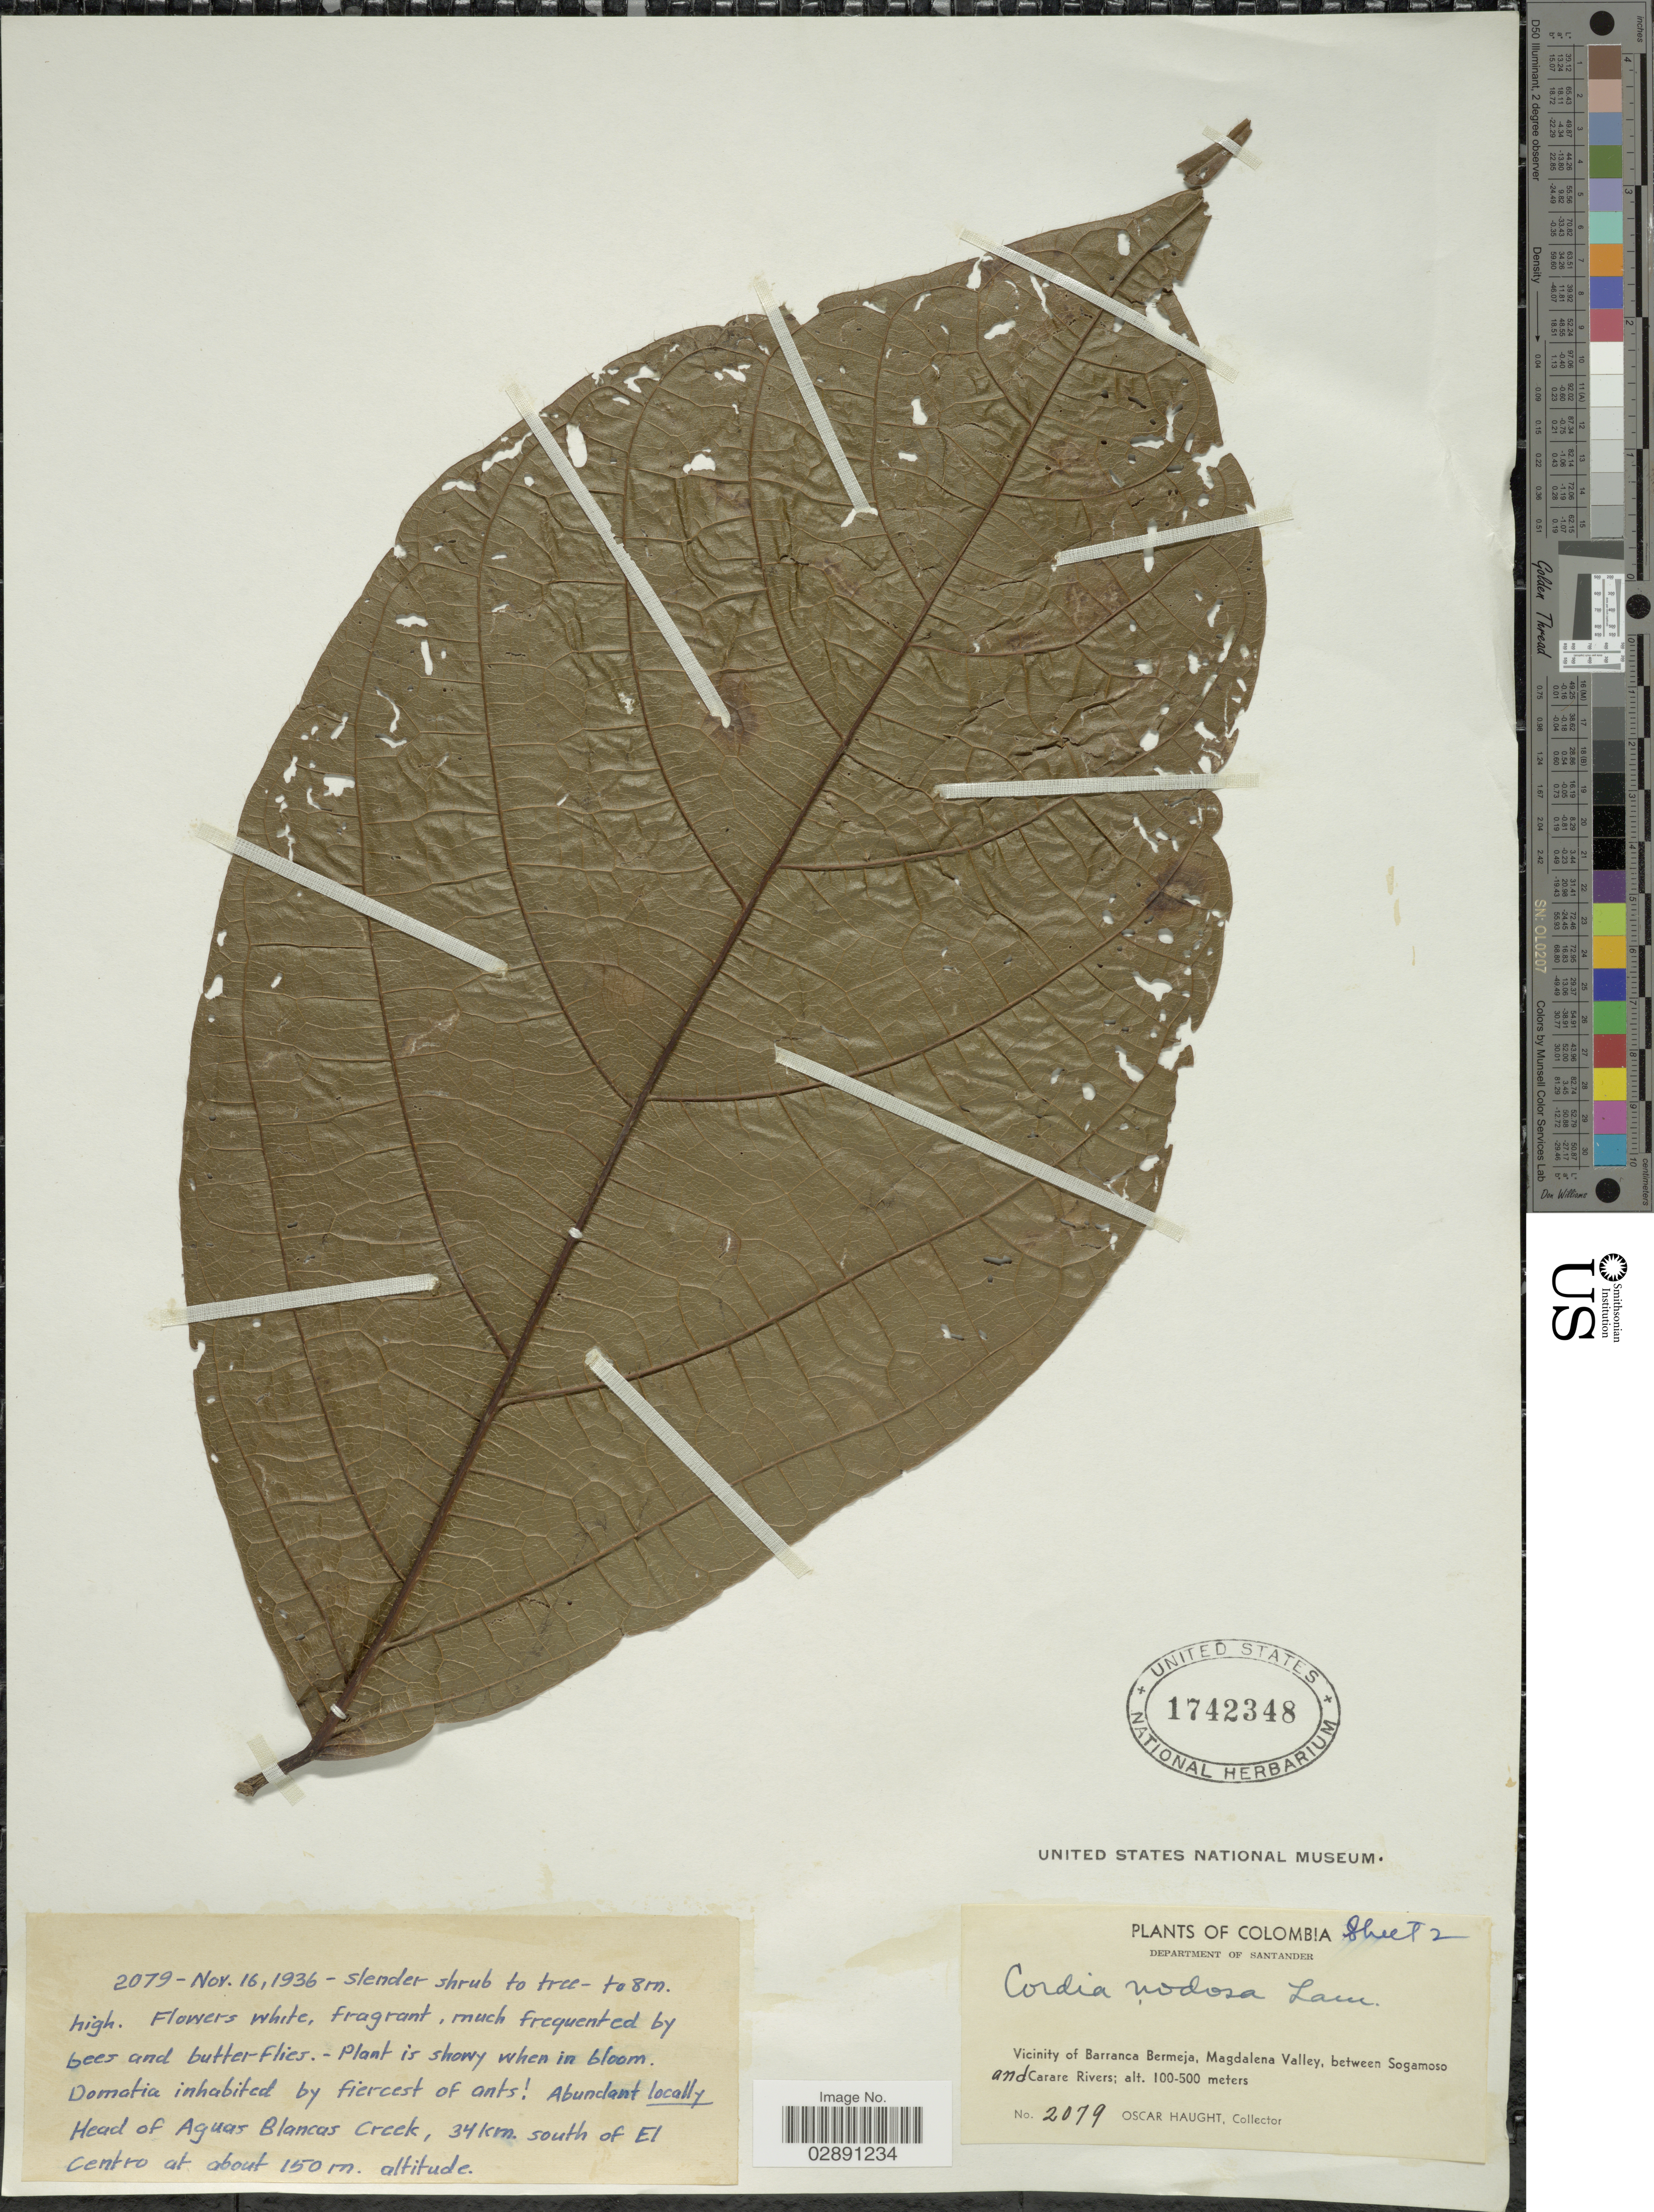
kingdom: Plantae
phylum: Tracheophyta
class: Magnoliopsida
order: Boraginales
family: Cordiaceae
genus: Cordia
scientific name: Cordia nodosa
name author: Lam.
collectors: O. Haught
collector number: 2079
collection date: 1936-11-16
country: Colombia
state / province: Santander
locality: Department of Santander. Vicinity of Barranca Bermeja, Magdalena Valley, between Sogamoso and Carare Rivers. Head of Aguas Blancas Creek, 34 km. south of El Centro.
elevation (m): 150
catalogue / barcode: US 1742348